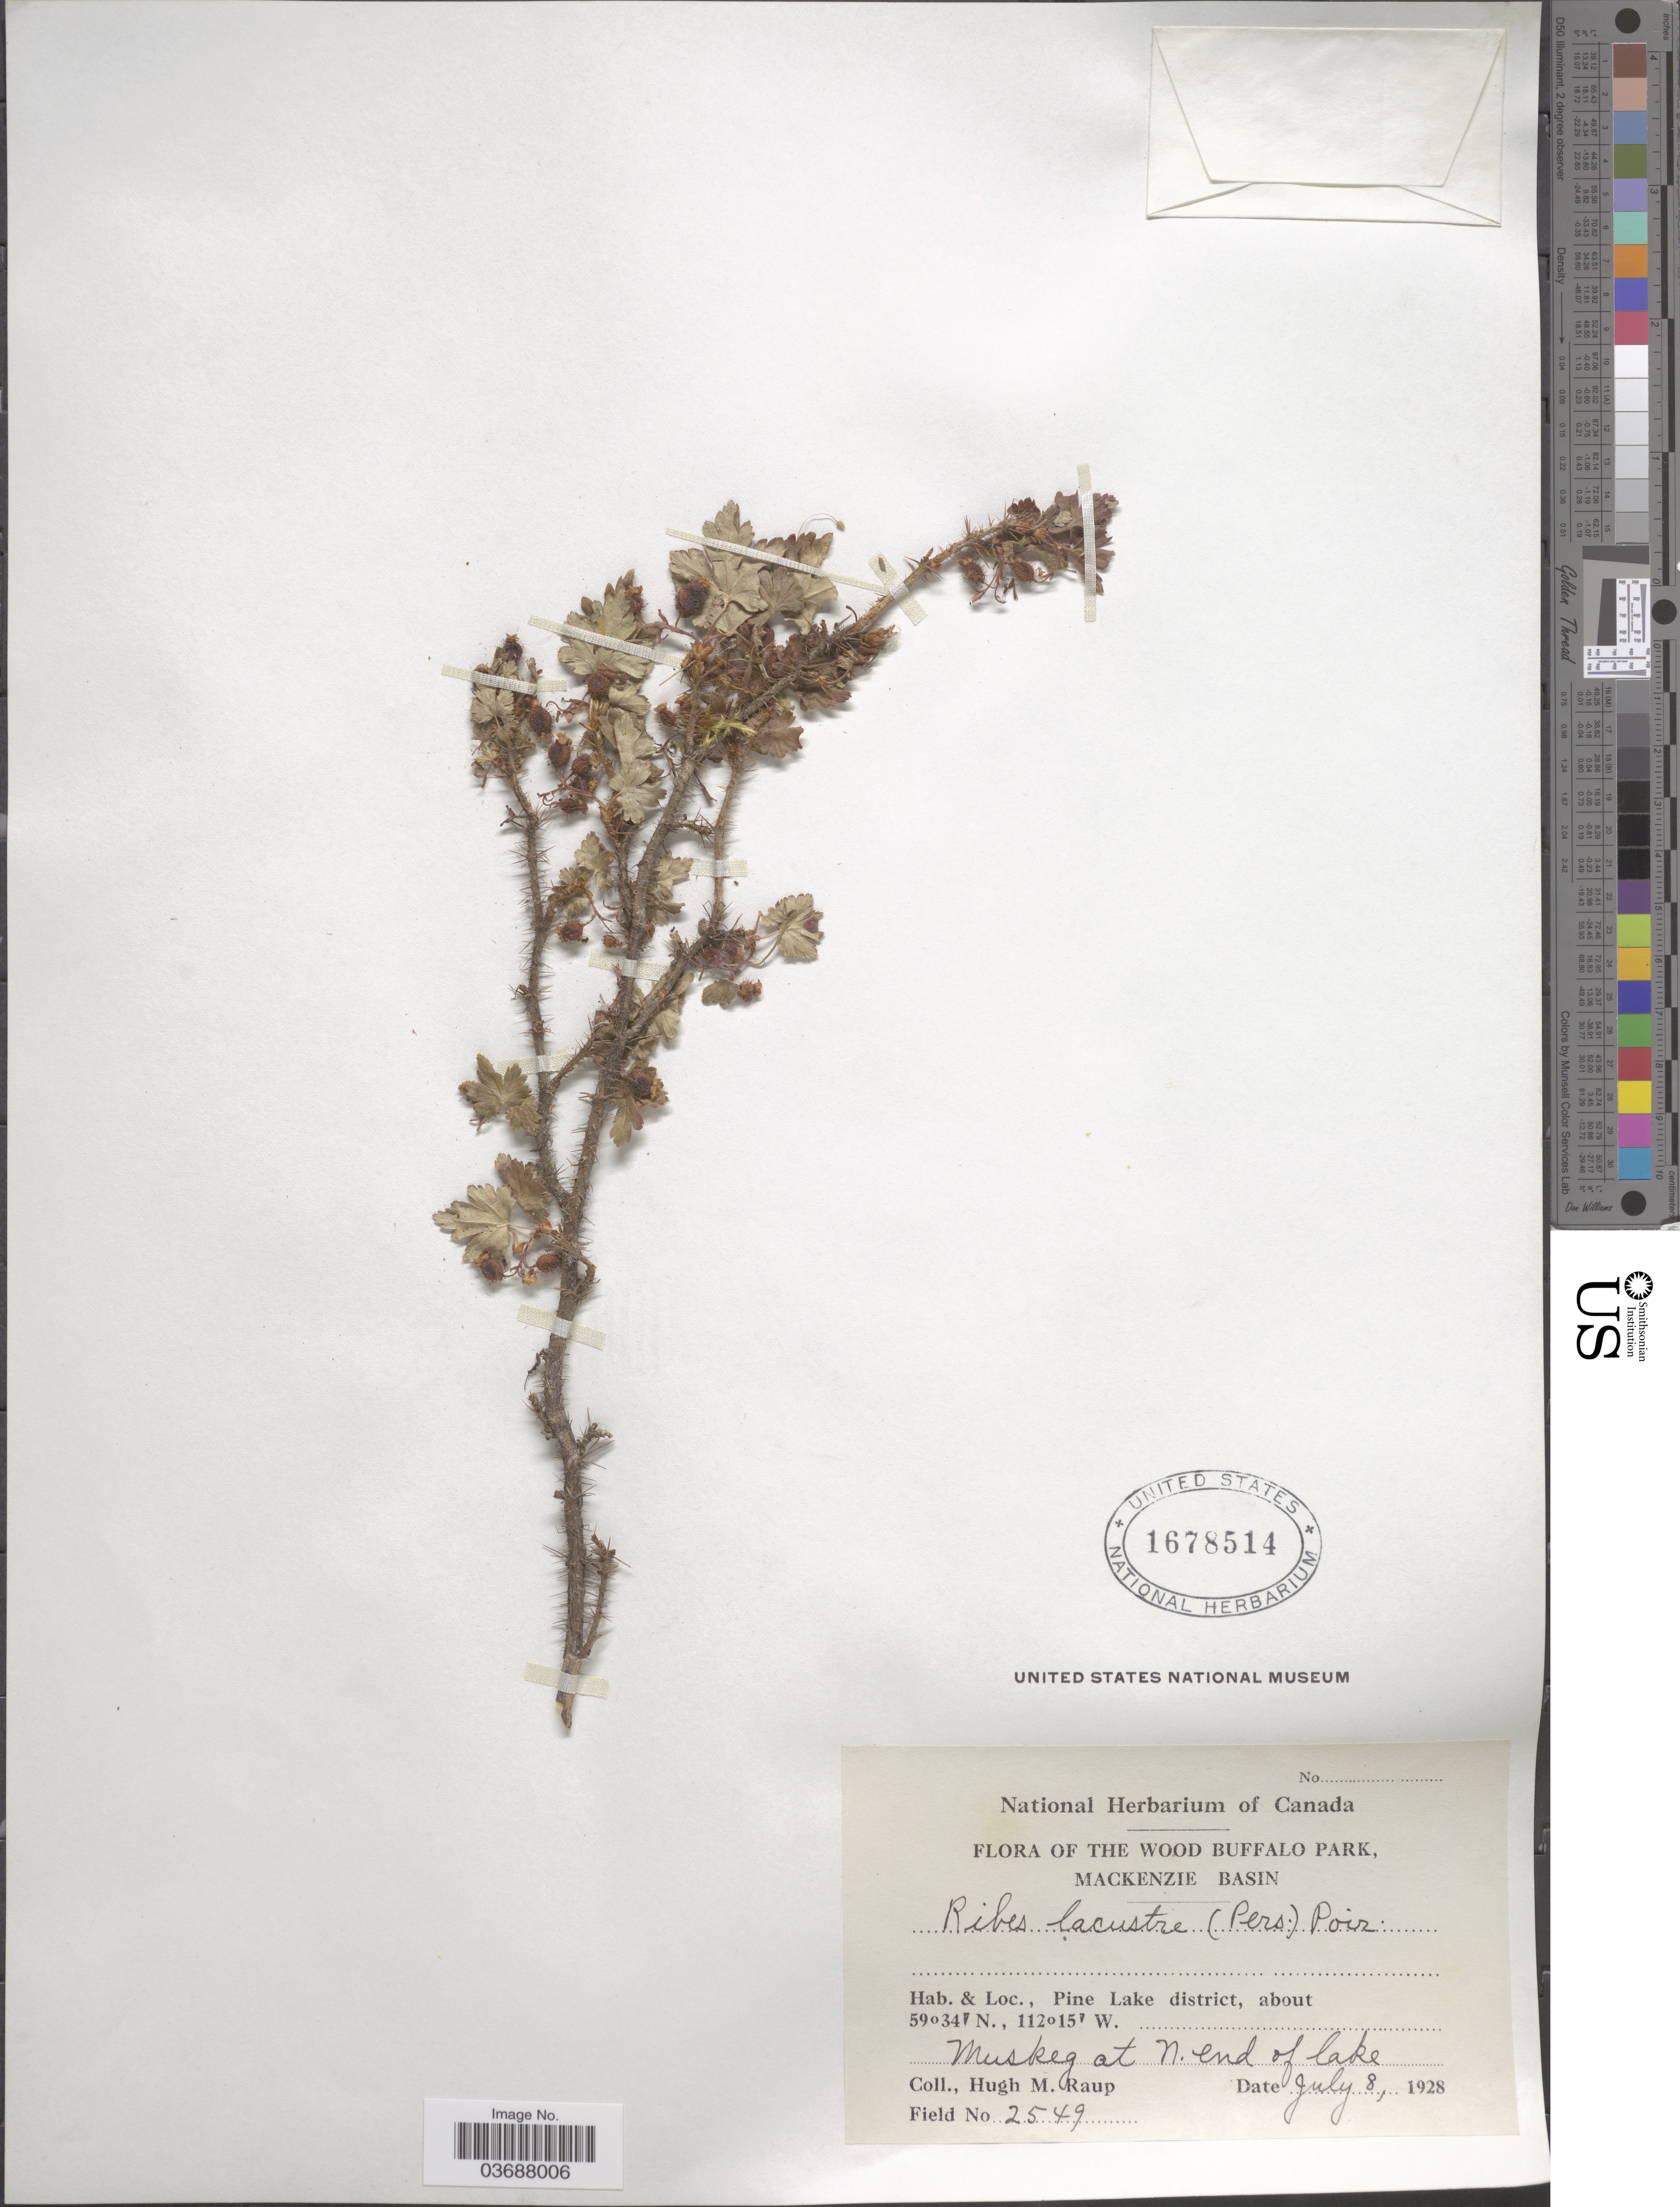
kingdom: Plantae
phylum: Tracheophyta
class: Magnoliopsida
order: Saxifragales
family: Grossulariaceae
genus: Ribes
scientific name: Ribes lacustre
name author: (Pers.) Poir.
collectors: H. Raup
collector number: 2549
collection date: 1928-07-08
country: Canada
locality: The Wood Buffalo Park, Mackenzie Basin. Pine Lake district. Muskeg at N. end of lake.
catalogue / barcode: US 1678514